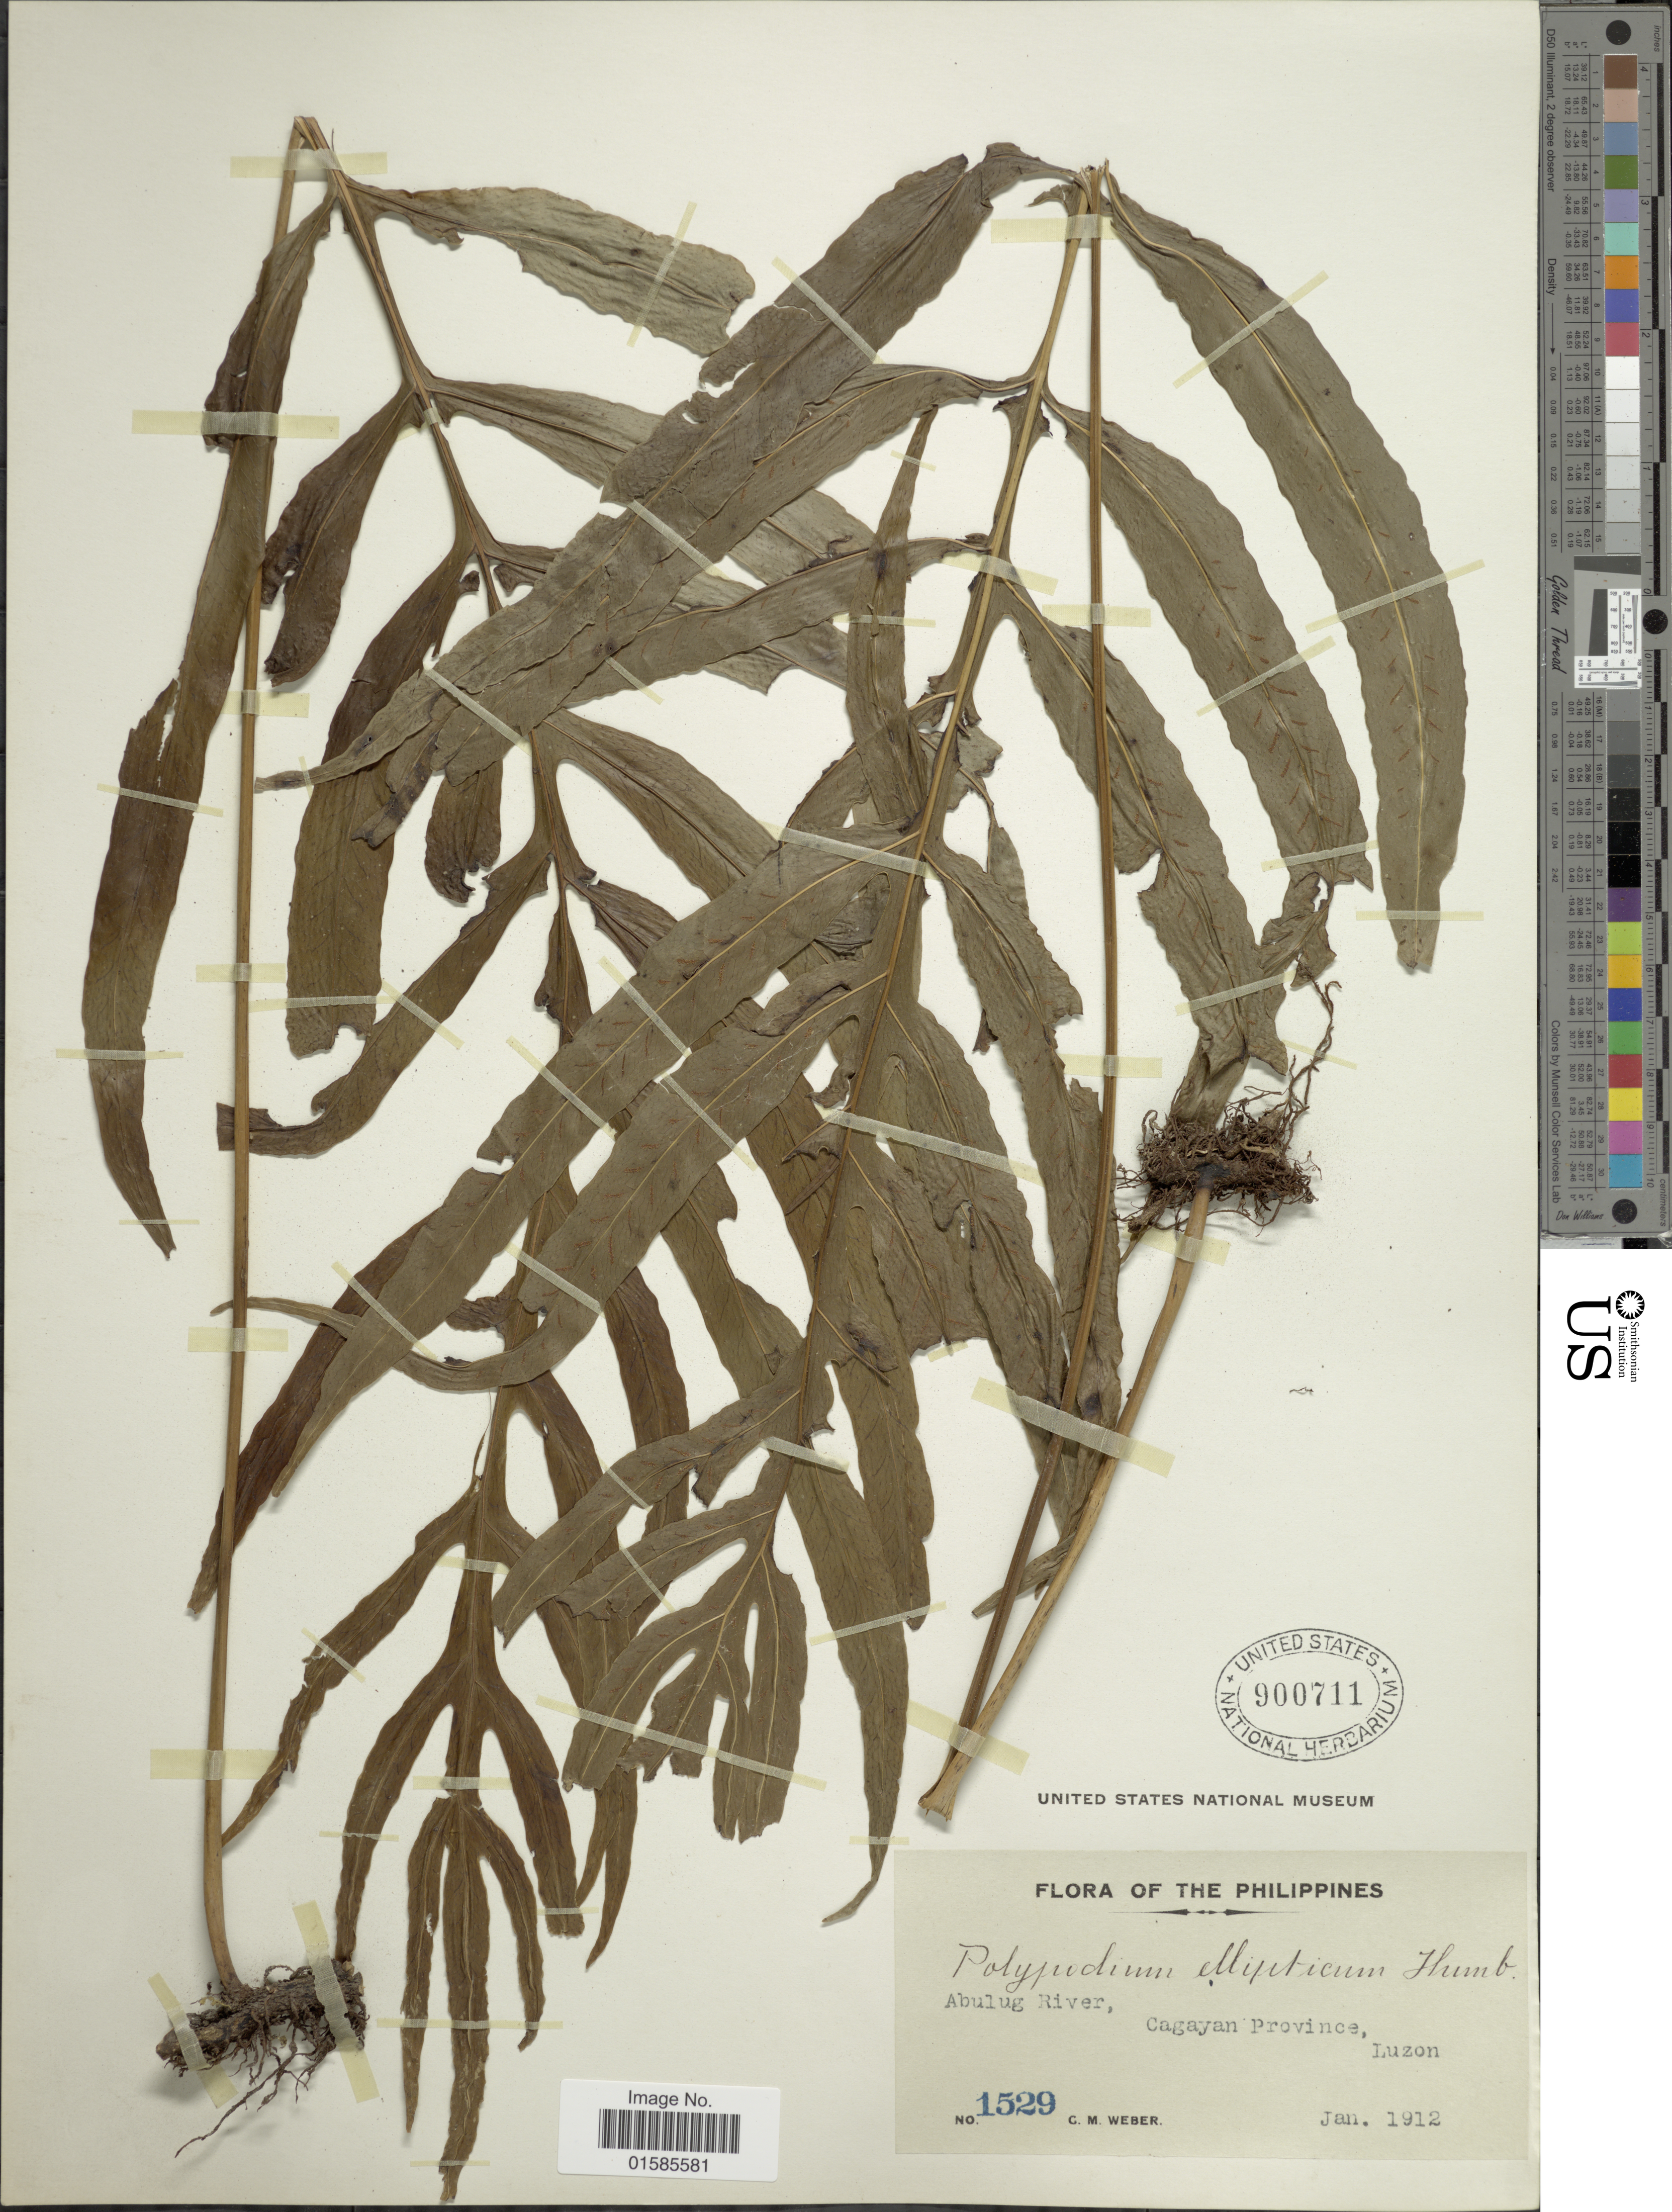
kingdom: Plantae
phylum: Tracheophyta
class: Polypodiopsida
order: Polypodiales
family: Polypodiaceae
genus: Leptochilus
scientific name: Leptochilus ellipticus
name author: (Thunb.) Noot.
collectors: C. M. Weber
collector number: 1529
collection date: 1912-01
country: Philippines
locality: The Philippines, Abulug River, Cagayan Province, Luzon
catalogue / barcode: US 900711